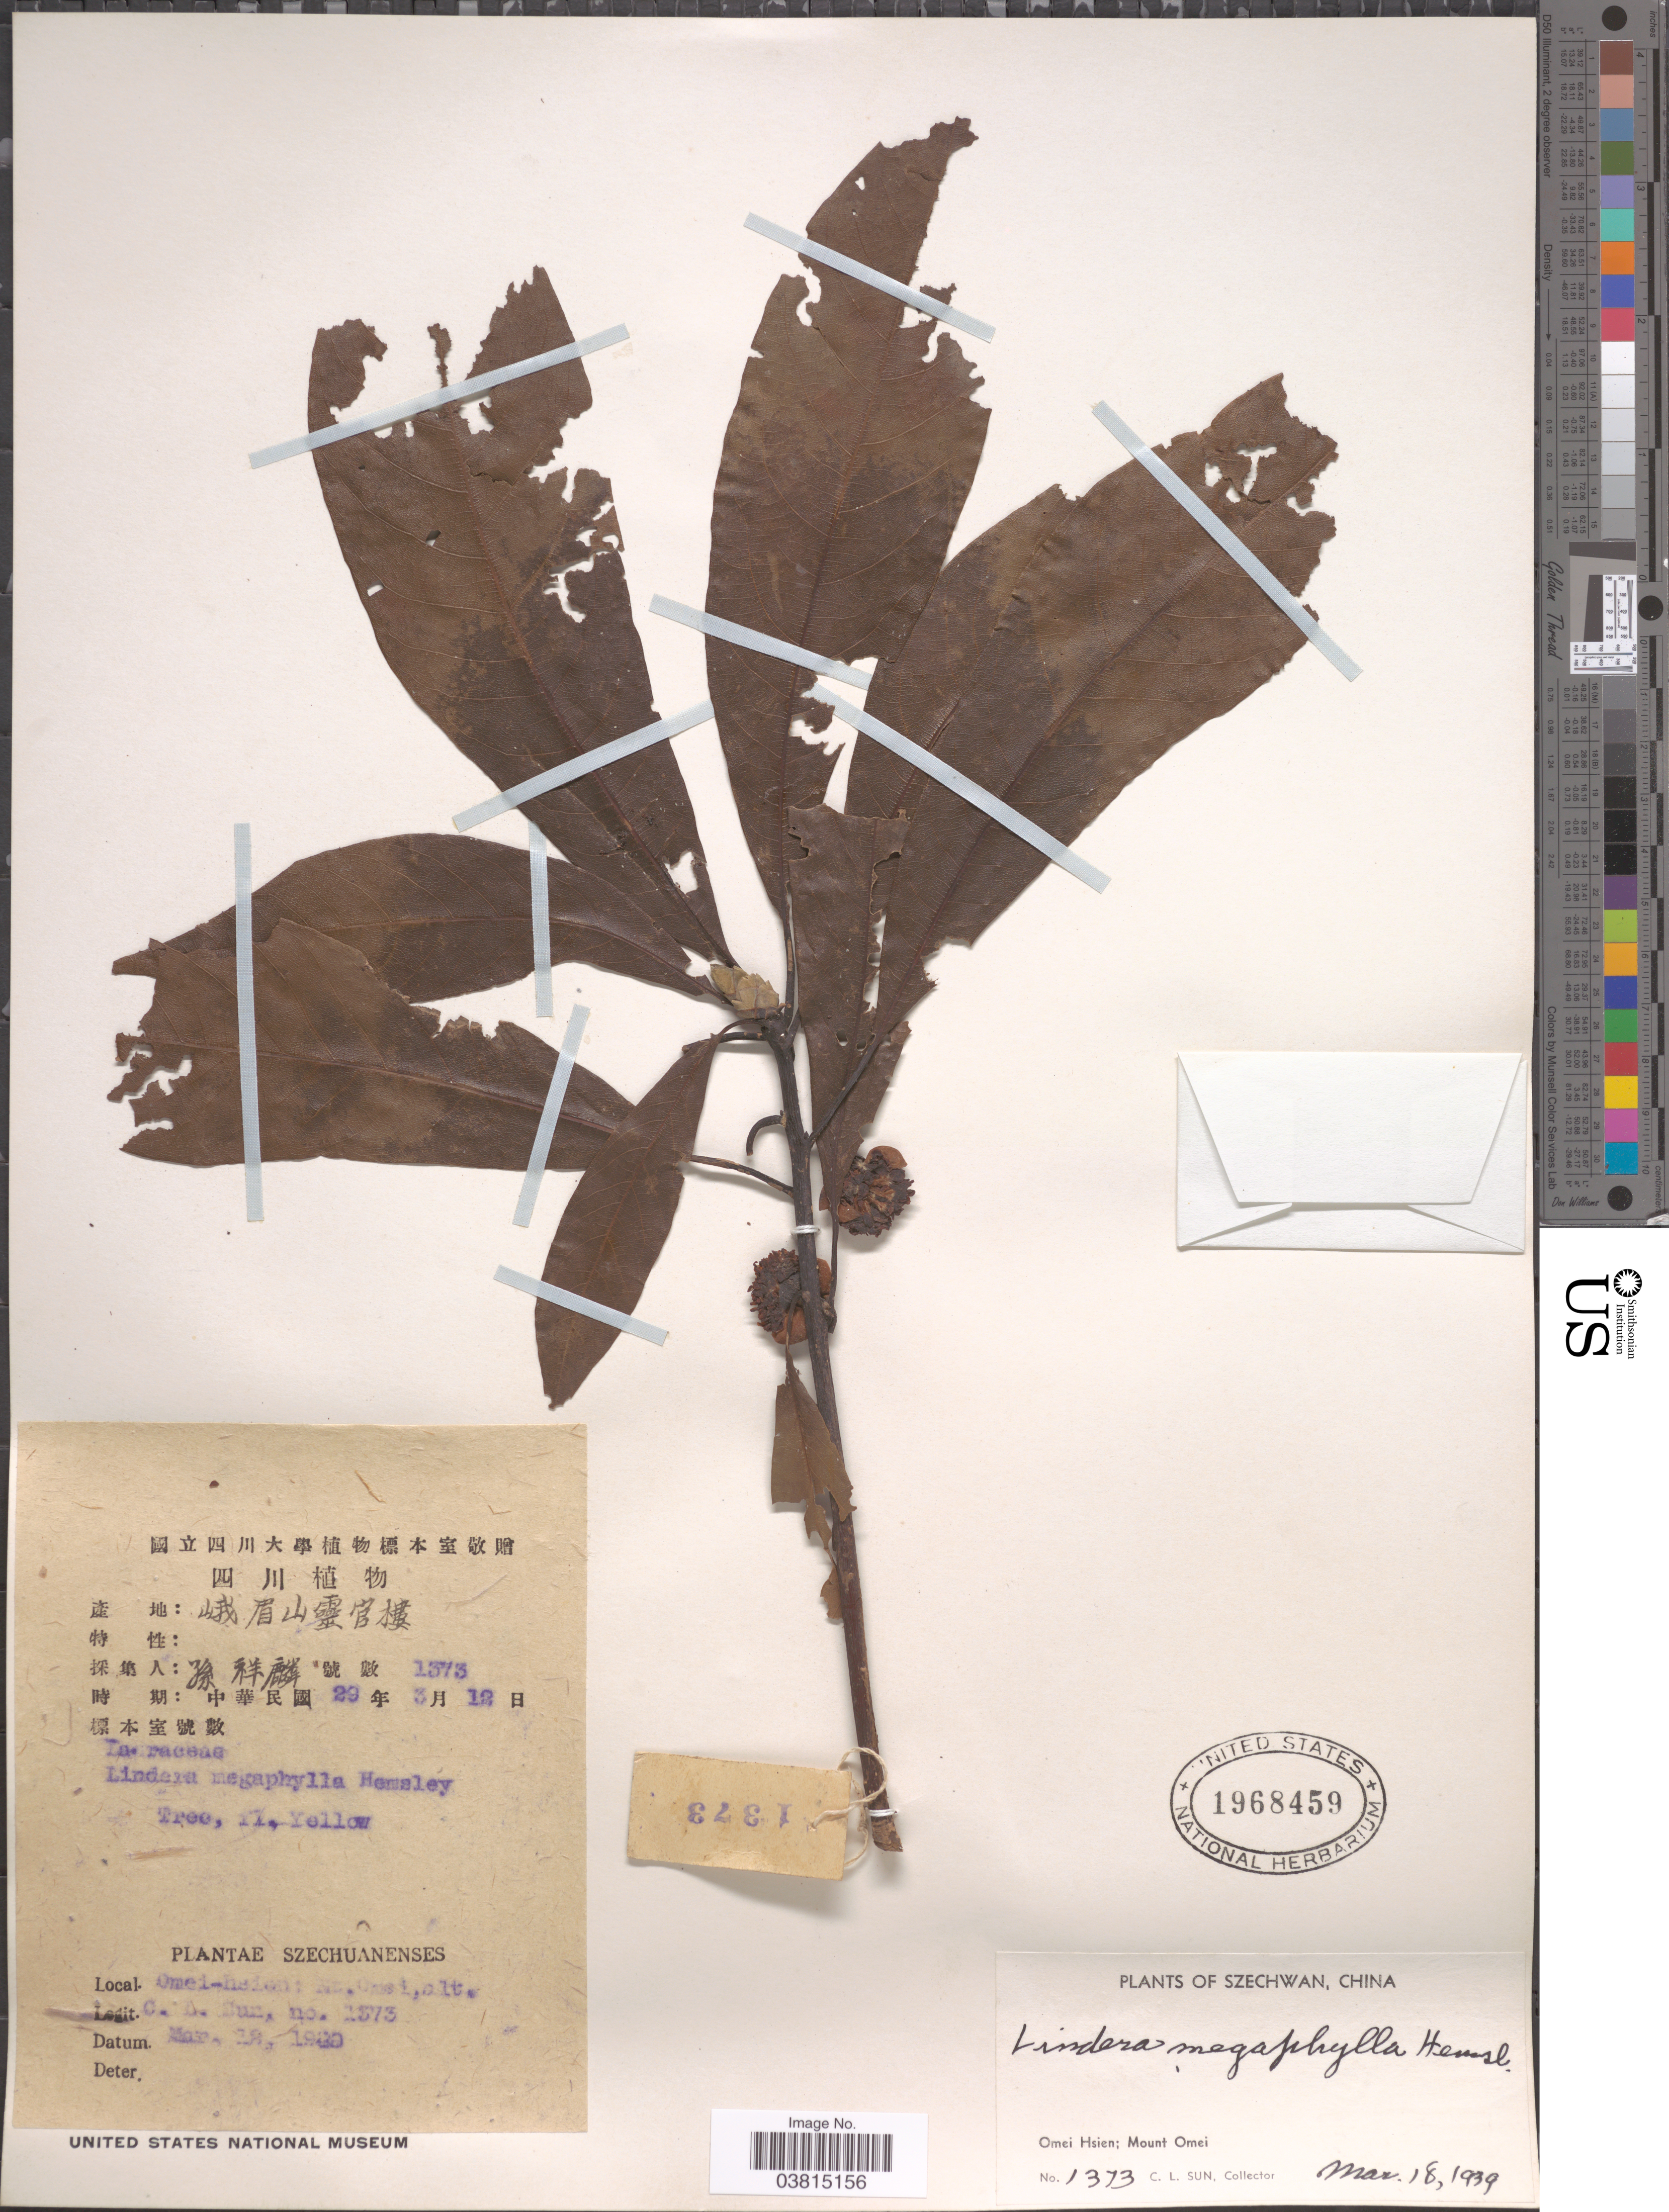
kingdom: Plantae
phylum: Tracheophyta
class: Magnoliopsida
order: Laurales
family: Lauraceae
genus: Lindera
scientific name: Lindera megaphylla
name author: Hemsl.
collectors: C. Sun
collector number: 1373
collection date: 1939-03-18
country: China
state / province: Sichuan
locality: Szechwan. Omei Hsien; Mount Omei.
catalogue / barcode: US 1968459